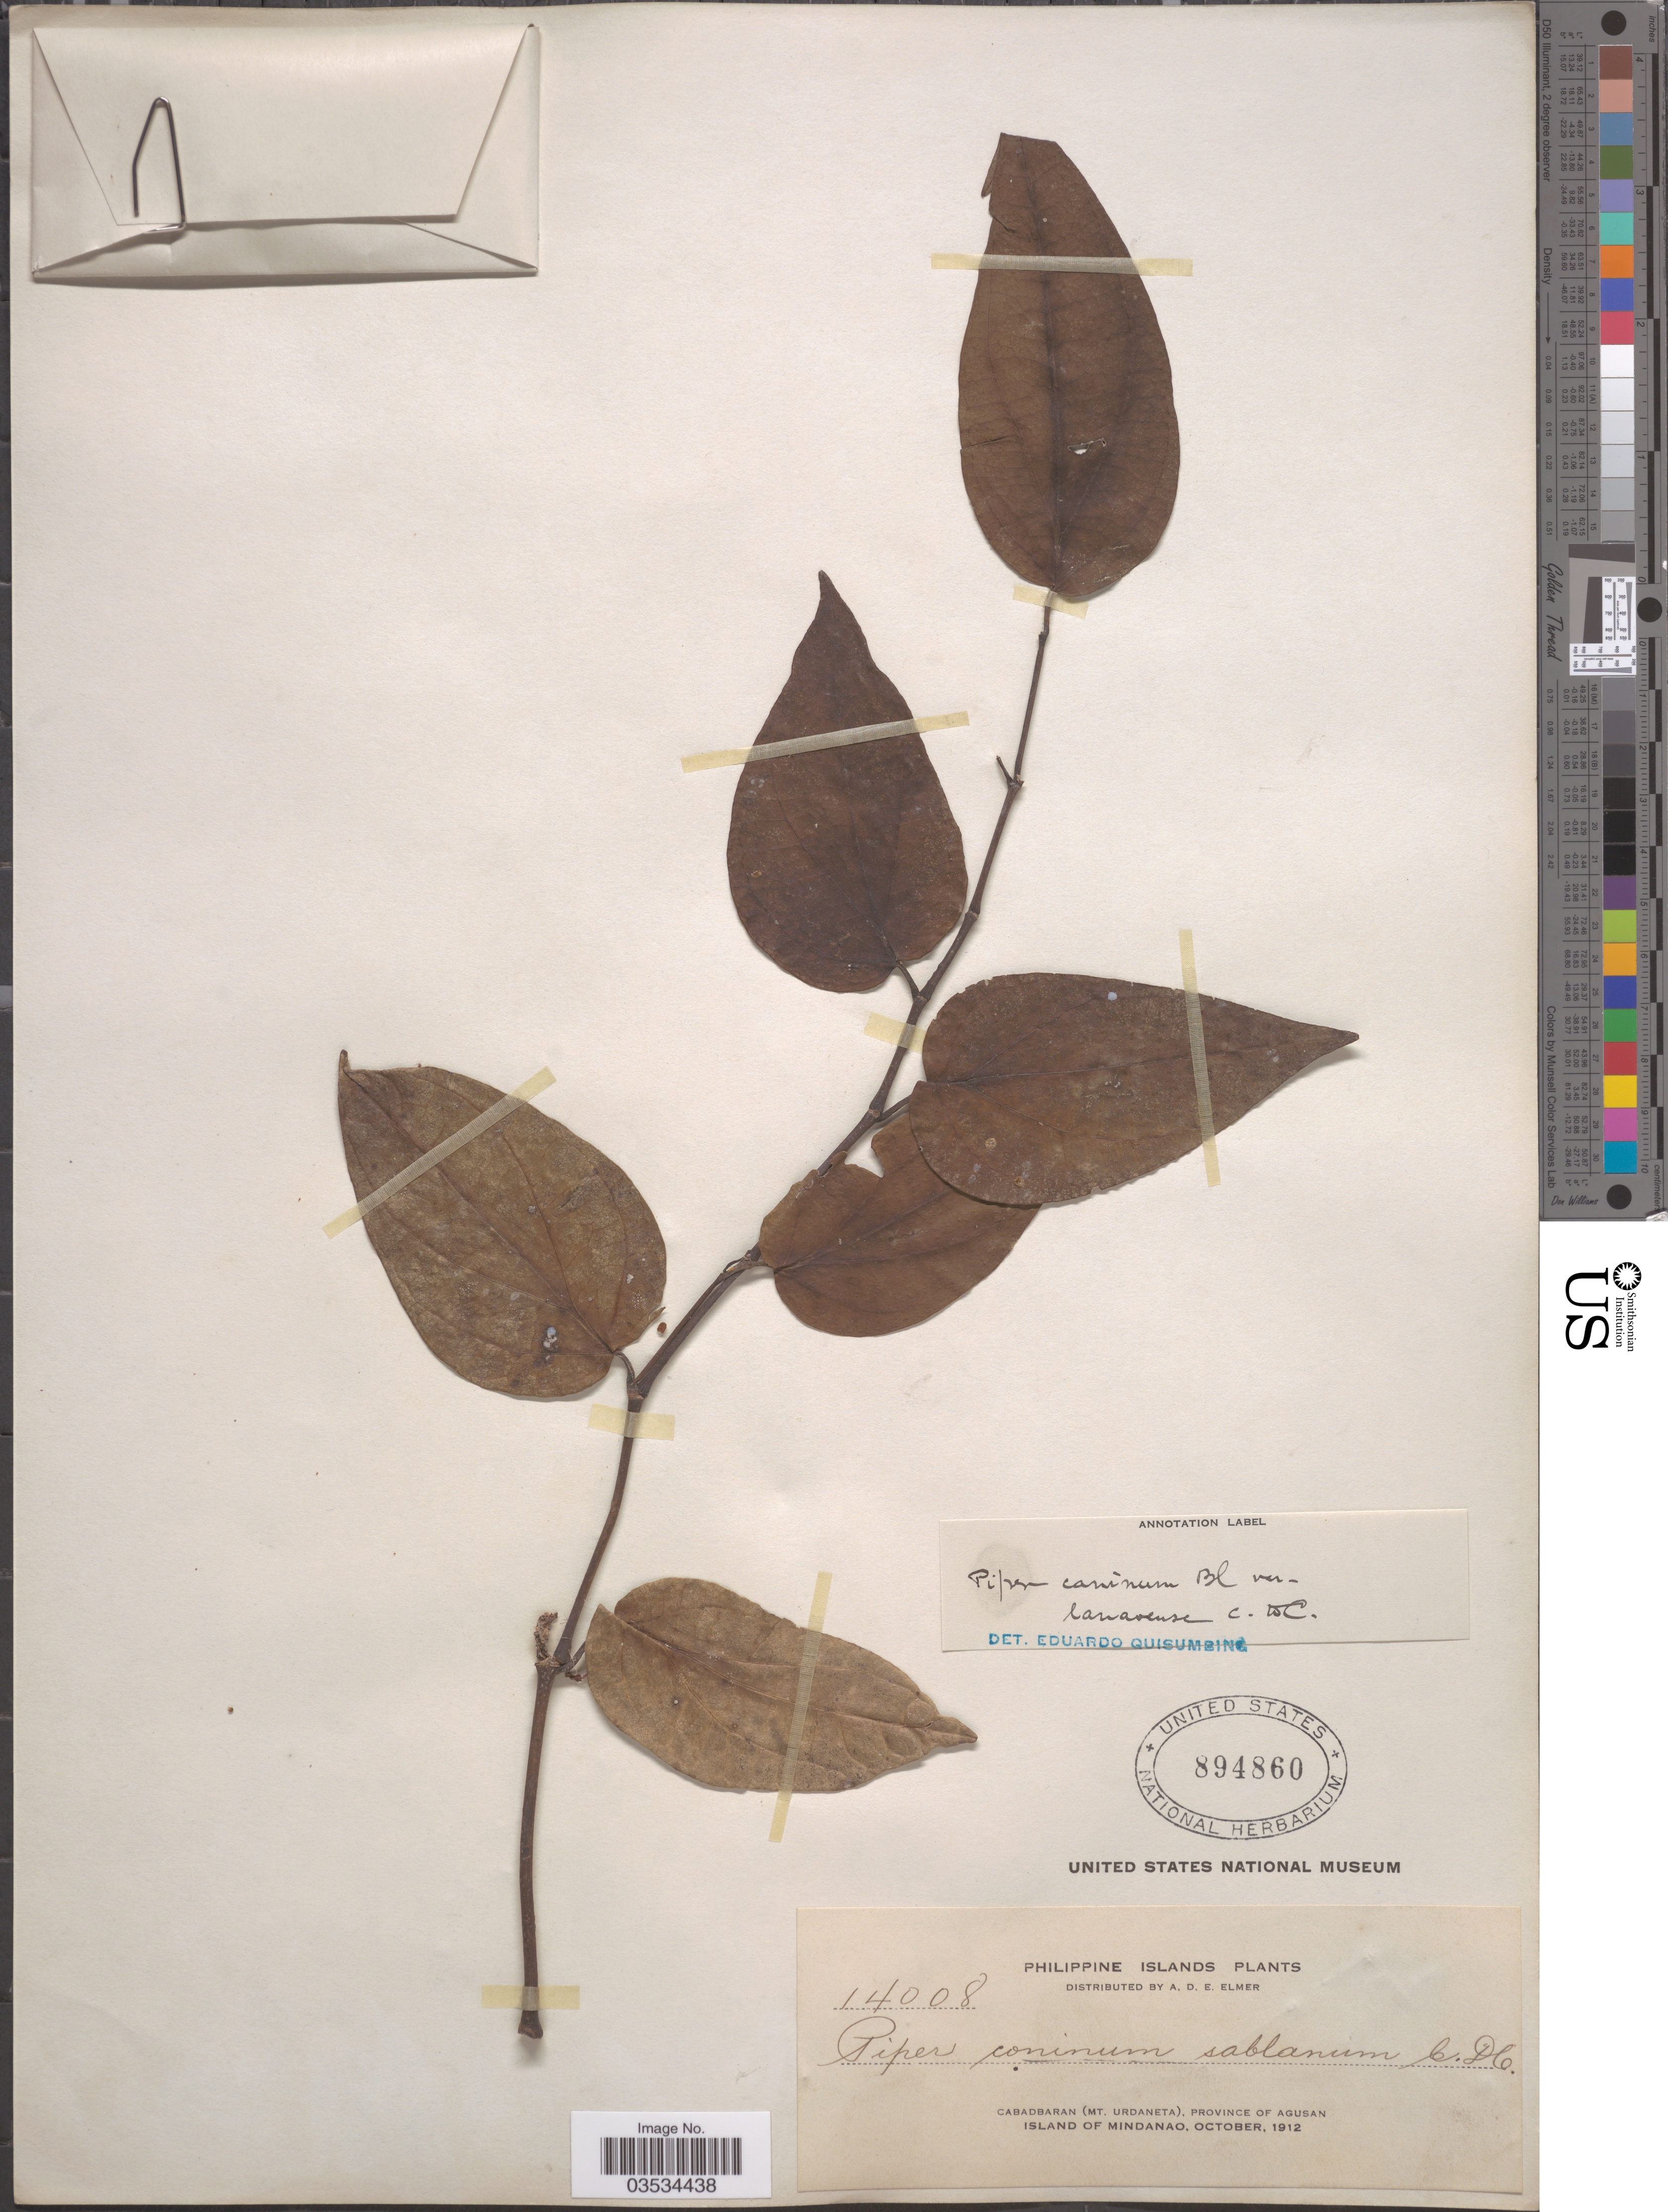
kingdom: Plantae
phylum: Tracheophyta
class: Magnoliopsida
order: Piperales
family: Piperaceae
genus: Piper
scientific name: Piper caninum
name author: Blume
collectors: A. D. E. Elmer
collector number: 14008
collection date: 1912-10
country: Philippines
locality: Philippine Islands. Cabadbaran (Mt. Urdaneta), province of Agusan. Island of Mindanao.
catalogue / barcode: US 894860